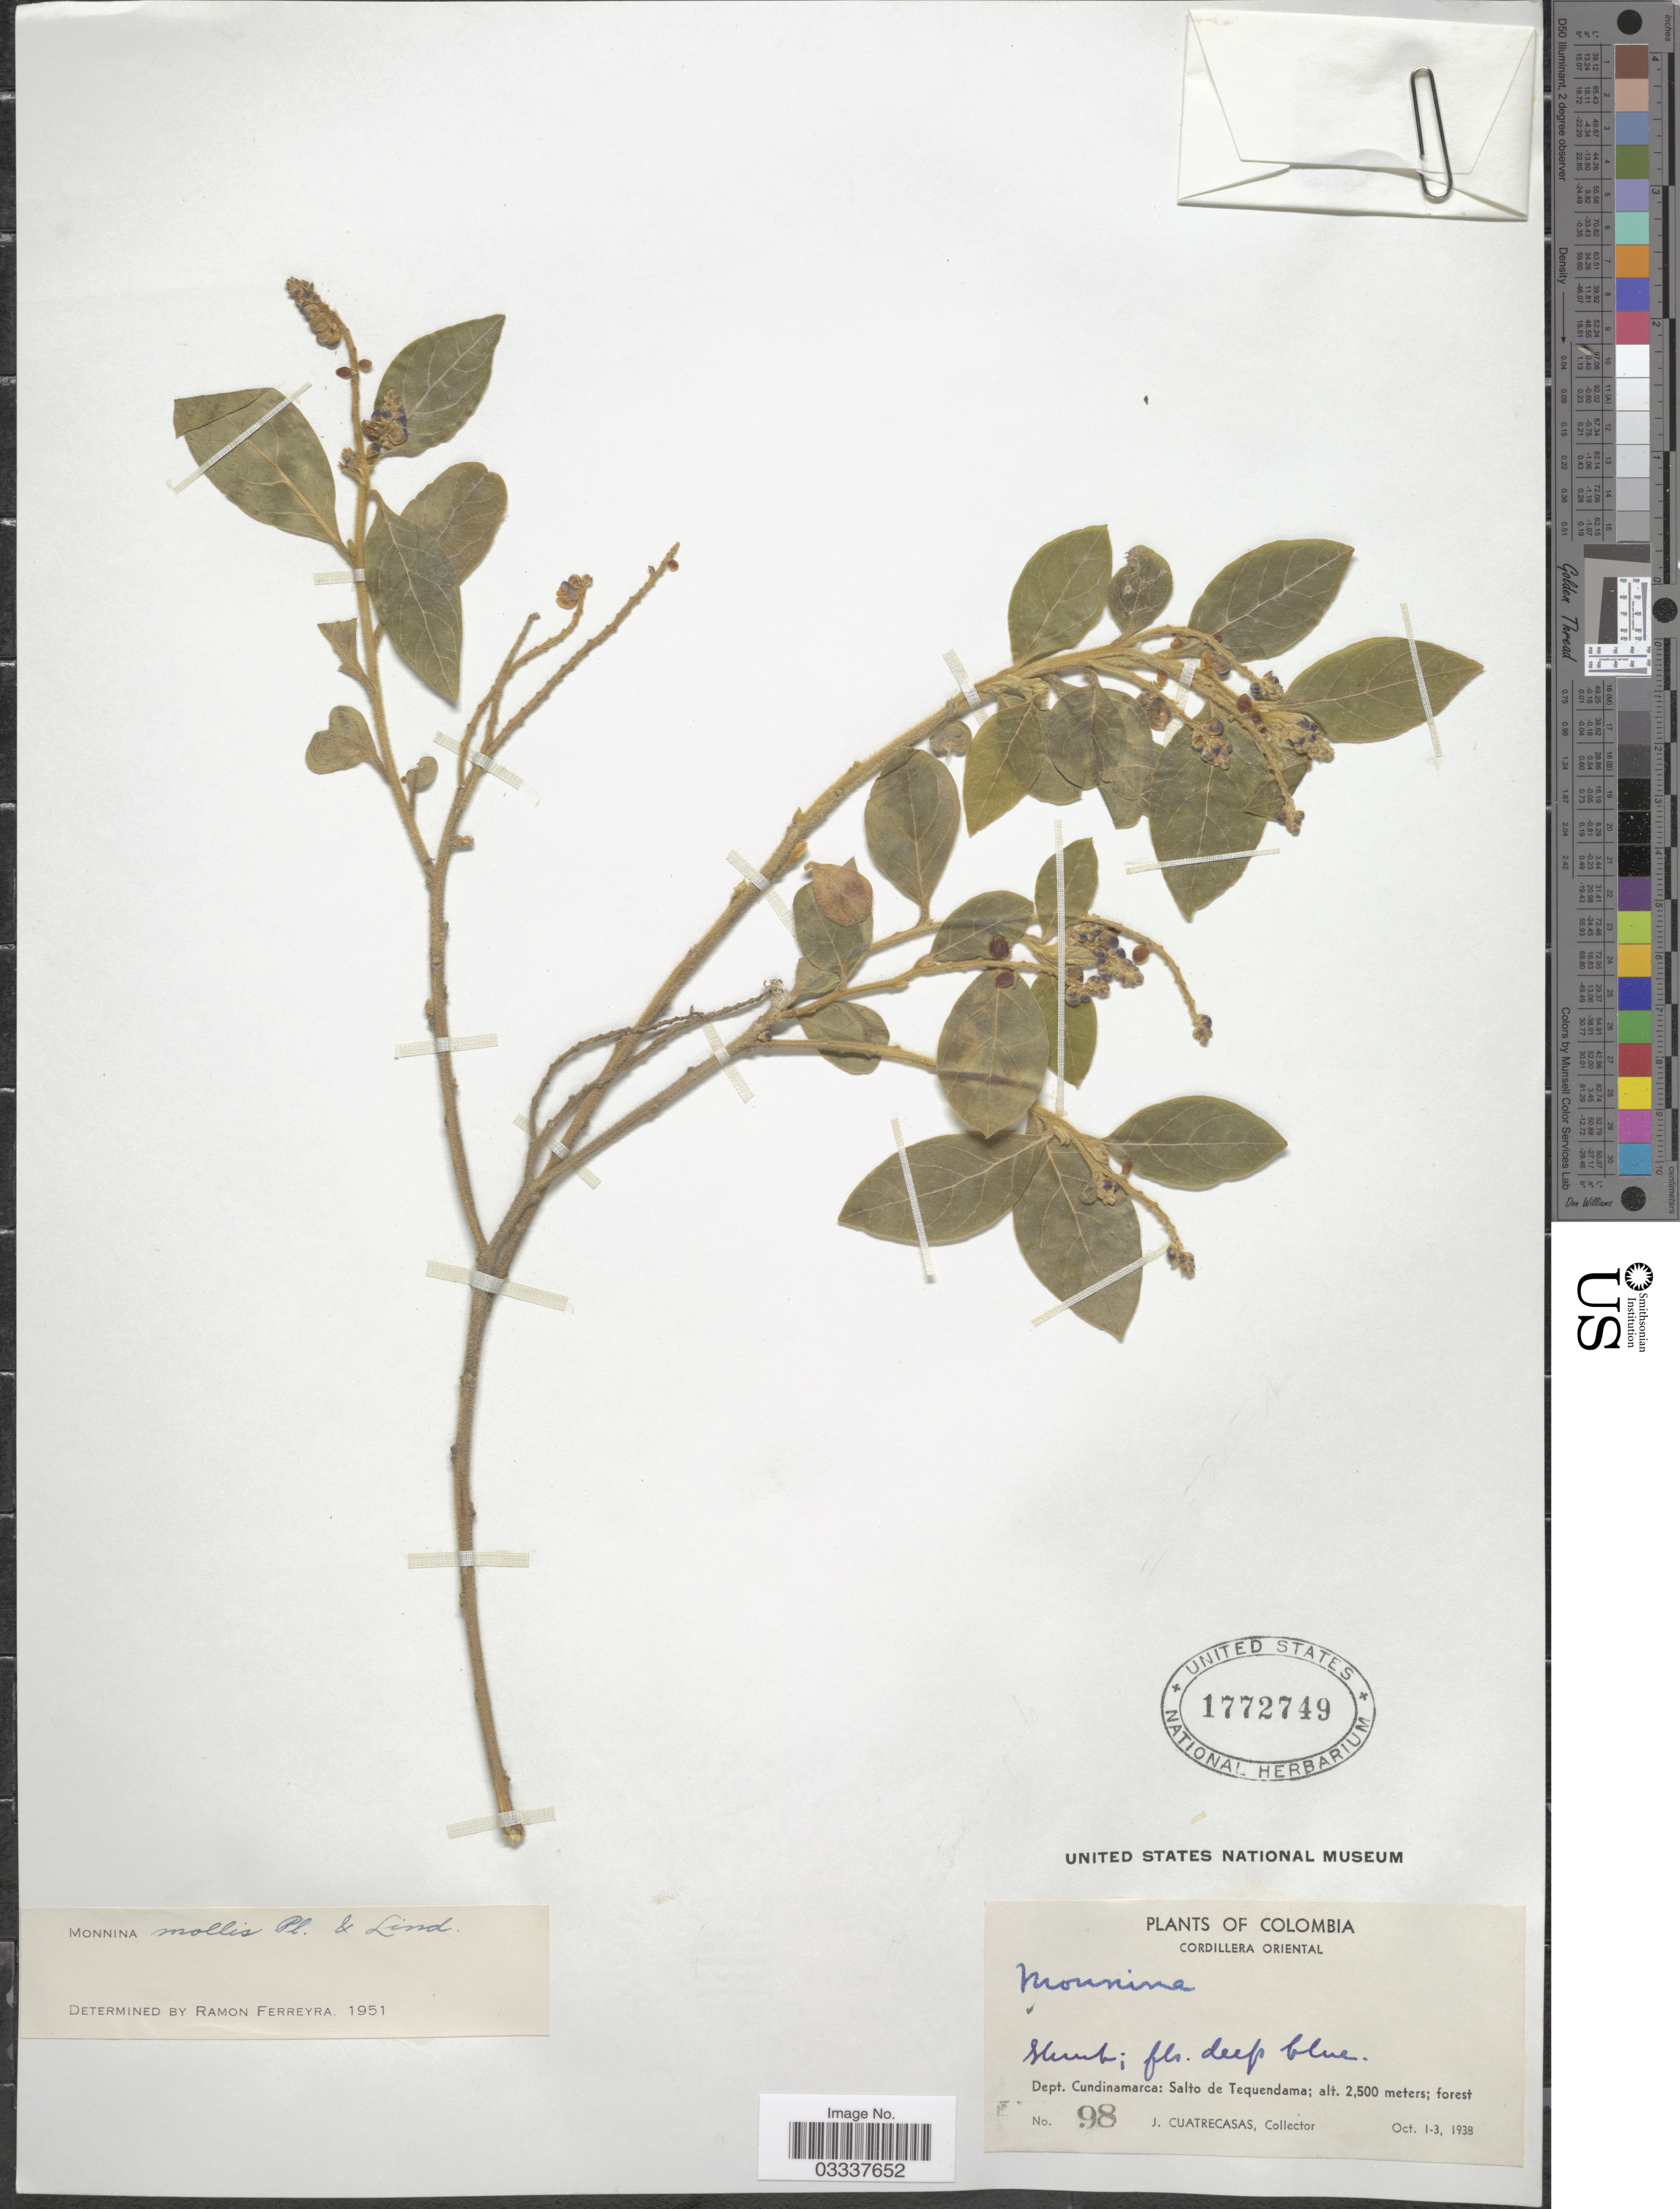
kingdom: Plantae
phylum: Tracheophyta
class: Magnoliopsida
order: Fabales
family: Polygalaceae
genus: Monnina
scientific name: Monnina mollis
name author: Planch. & Linden in Triana & Planch.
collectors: J. Cuatrecasas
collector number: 98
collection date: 1938-10-01/1938-10-03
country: Colombia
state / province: Cundinamarca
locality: Cordillera Oriental, Dept. Cundinamarca: Salto de Tequendama.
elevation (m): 2500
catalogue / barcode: US 1772749